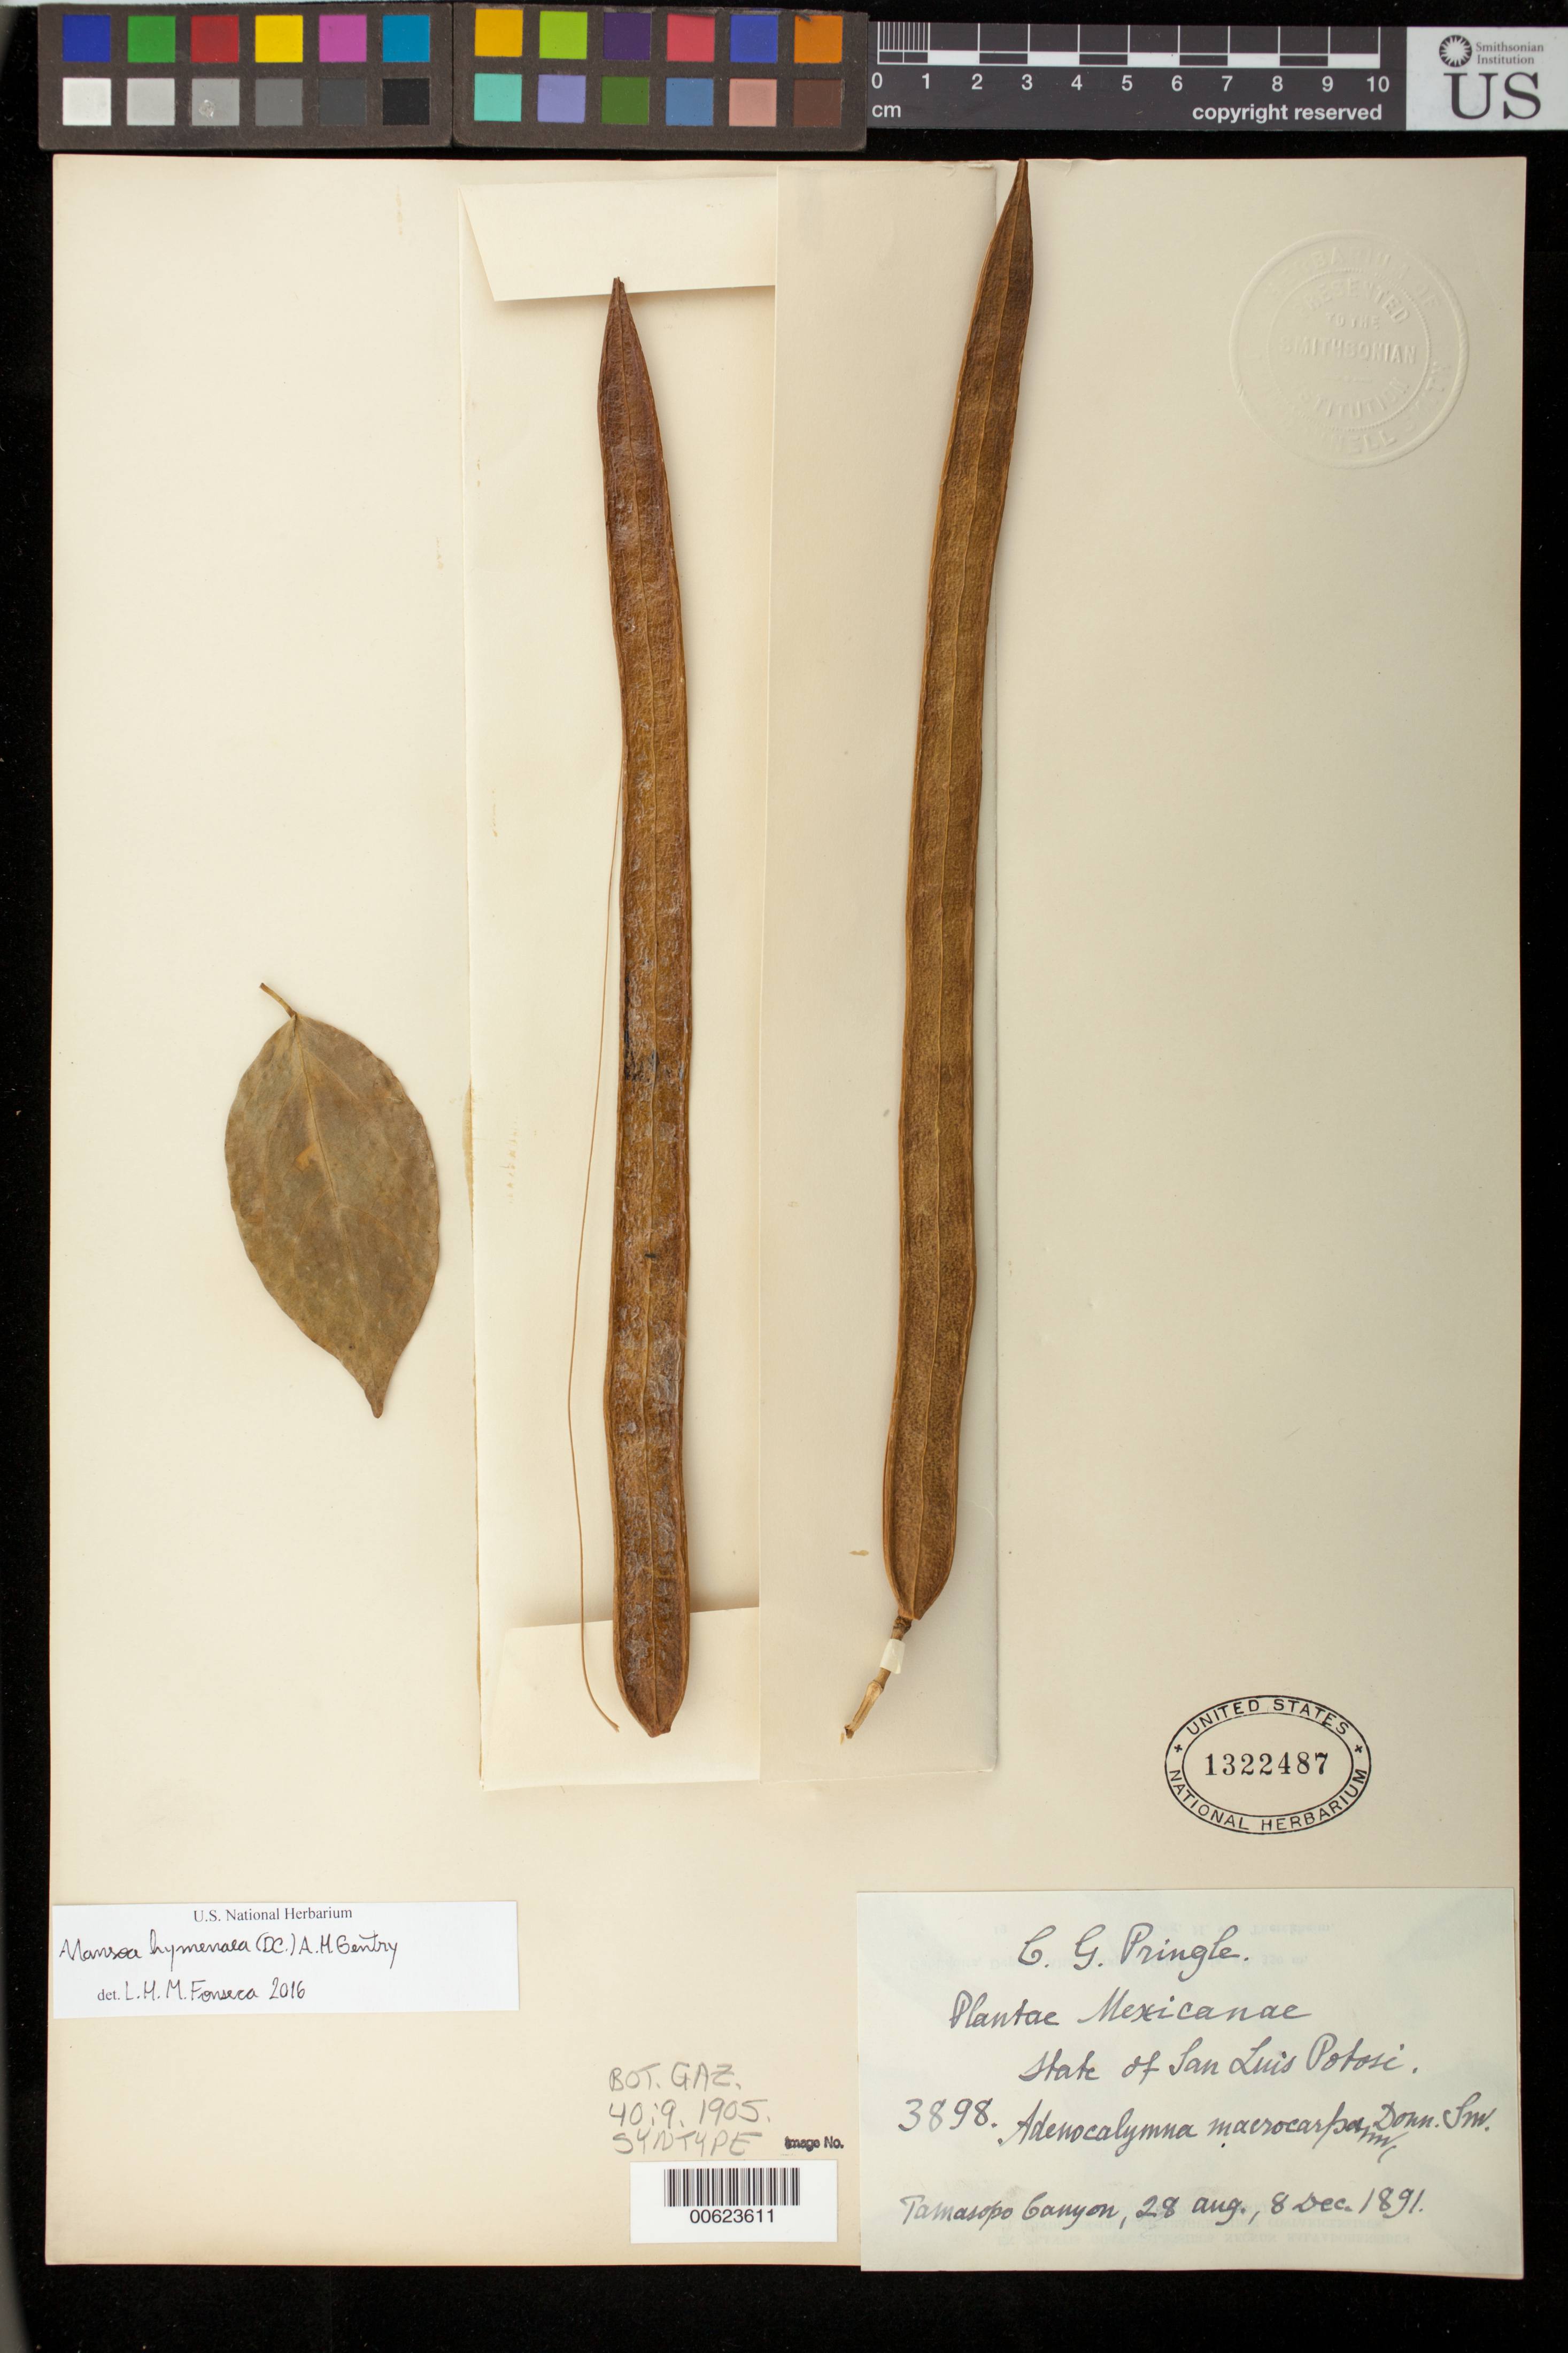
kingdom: Plantae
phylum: Tracheophyta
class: Magnoliopsida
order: Lamiales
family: Bignoniaceae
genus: Adenocalymma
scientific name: Adenocalymma macrocarpum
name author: Donn. Sm.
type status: Syntype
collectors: C. G. Pringle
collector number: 3898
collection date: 1891-08-28,1891-12-08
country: Mexico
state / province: San Luis Potosi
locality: Tamasopo Canyon.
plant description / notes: One of two sheets of "Pringle 3898" received from the John Donnell Smith herbarium (USNH 1322487, 1417986); label on both states 2 collection dates, presumably for flowering and fruiting material, now mounted on 2 separate sheets.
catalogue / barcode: US 1322487